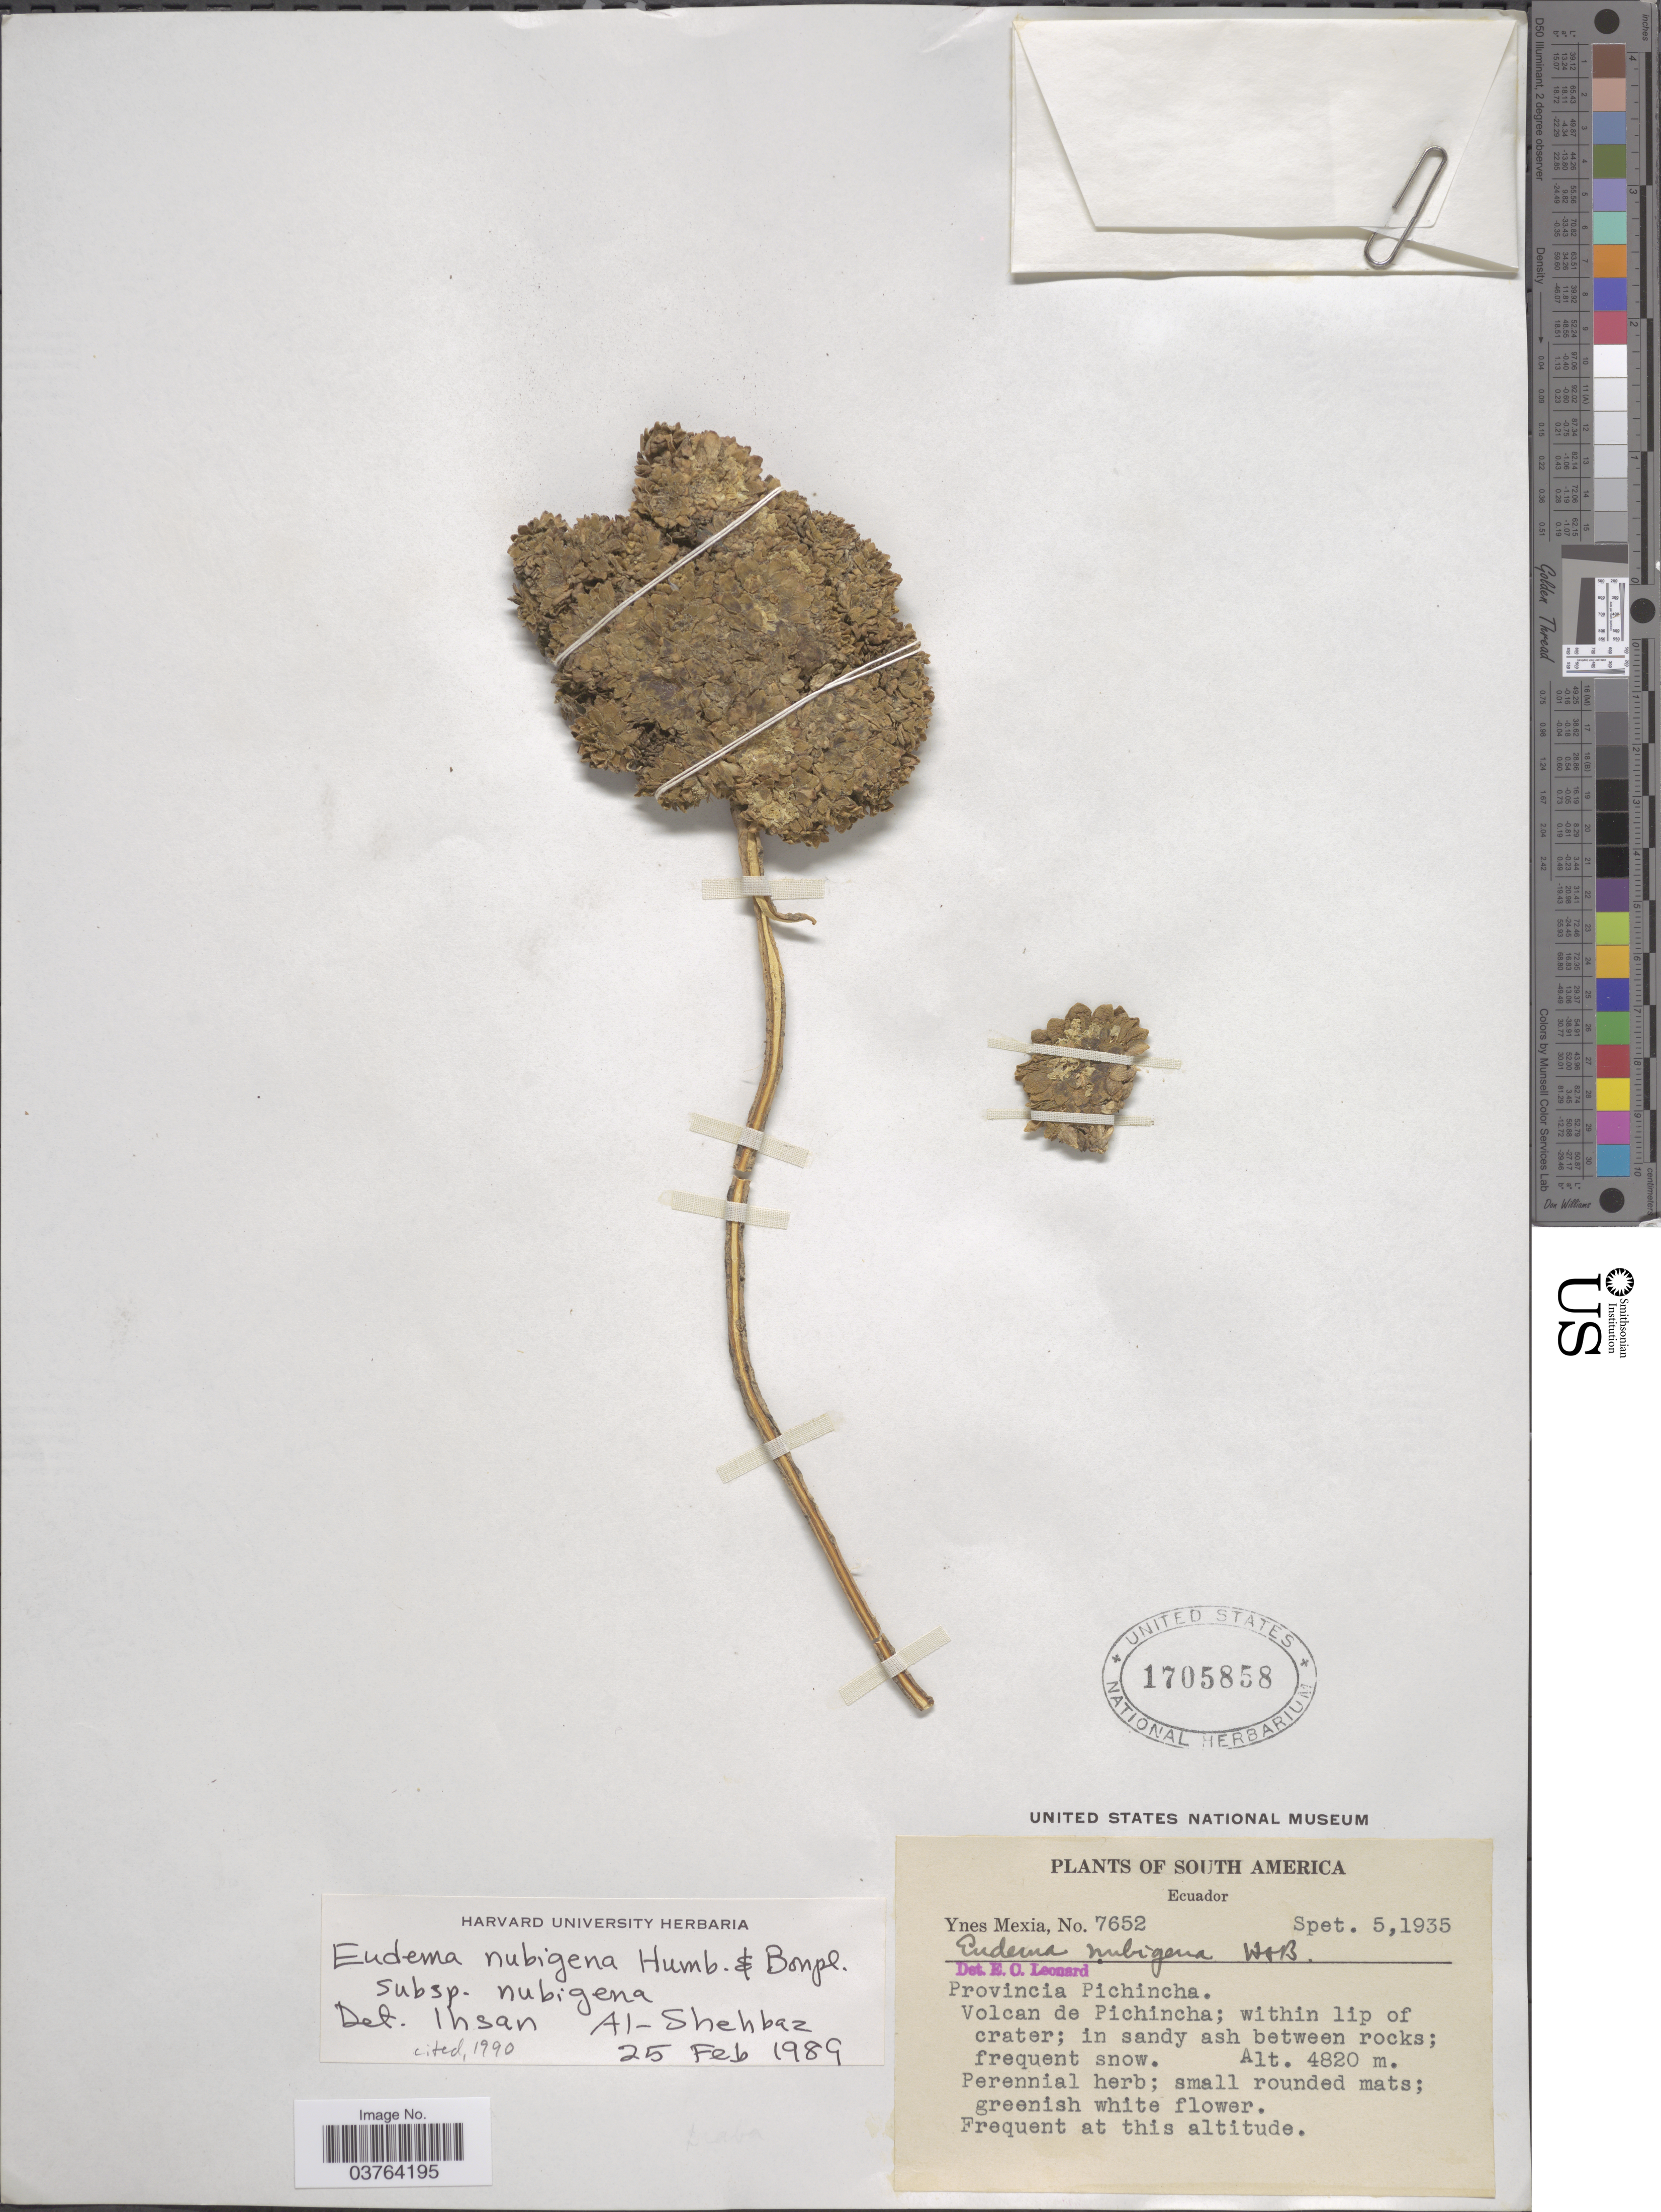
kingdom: Plantae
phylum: Tracheophyta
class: Magnoliopsida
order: Brassicales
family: Brassicaceae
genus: Eudema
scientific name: Eudema nubigena subsp. nubigena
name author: Bonpl.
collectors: Y. Mexia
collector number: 7652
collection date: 1935-09-05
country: Ecuador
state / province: Pichincha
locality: Volcan de Pichincha; within lip of crater; in sandy ash between rocks.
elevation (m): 4820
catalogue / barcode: US 1705858